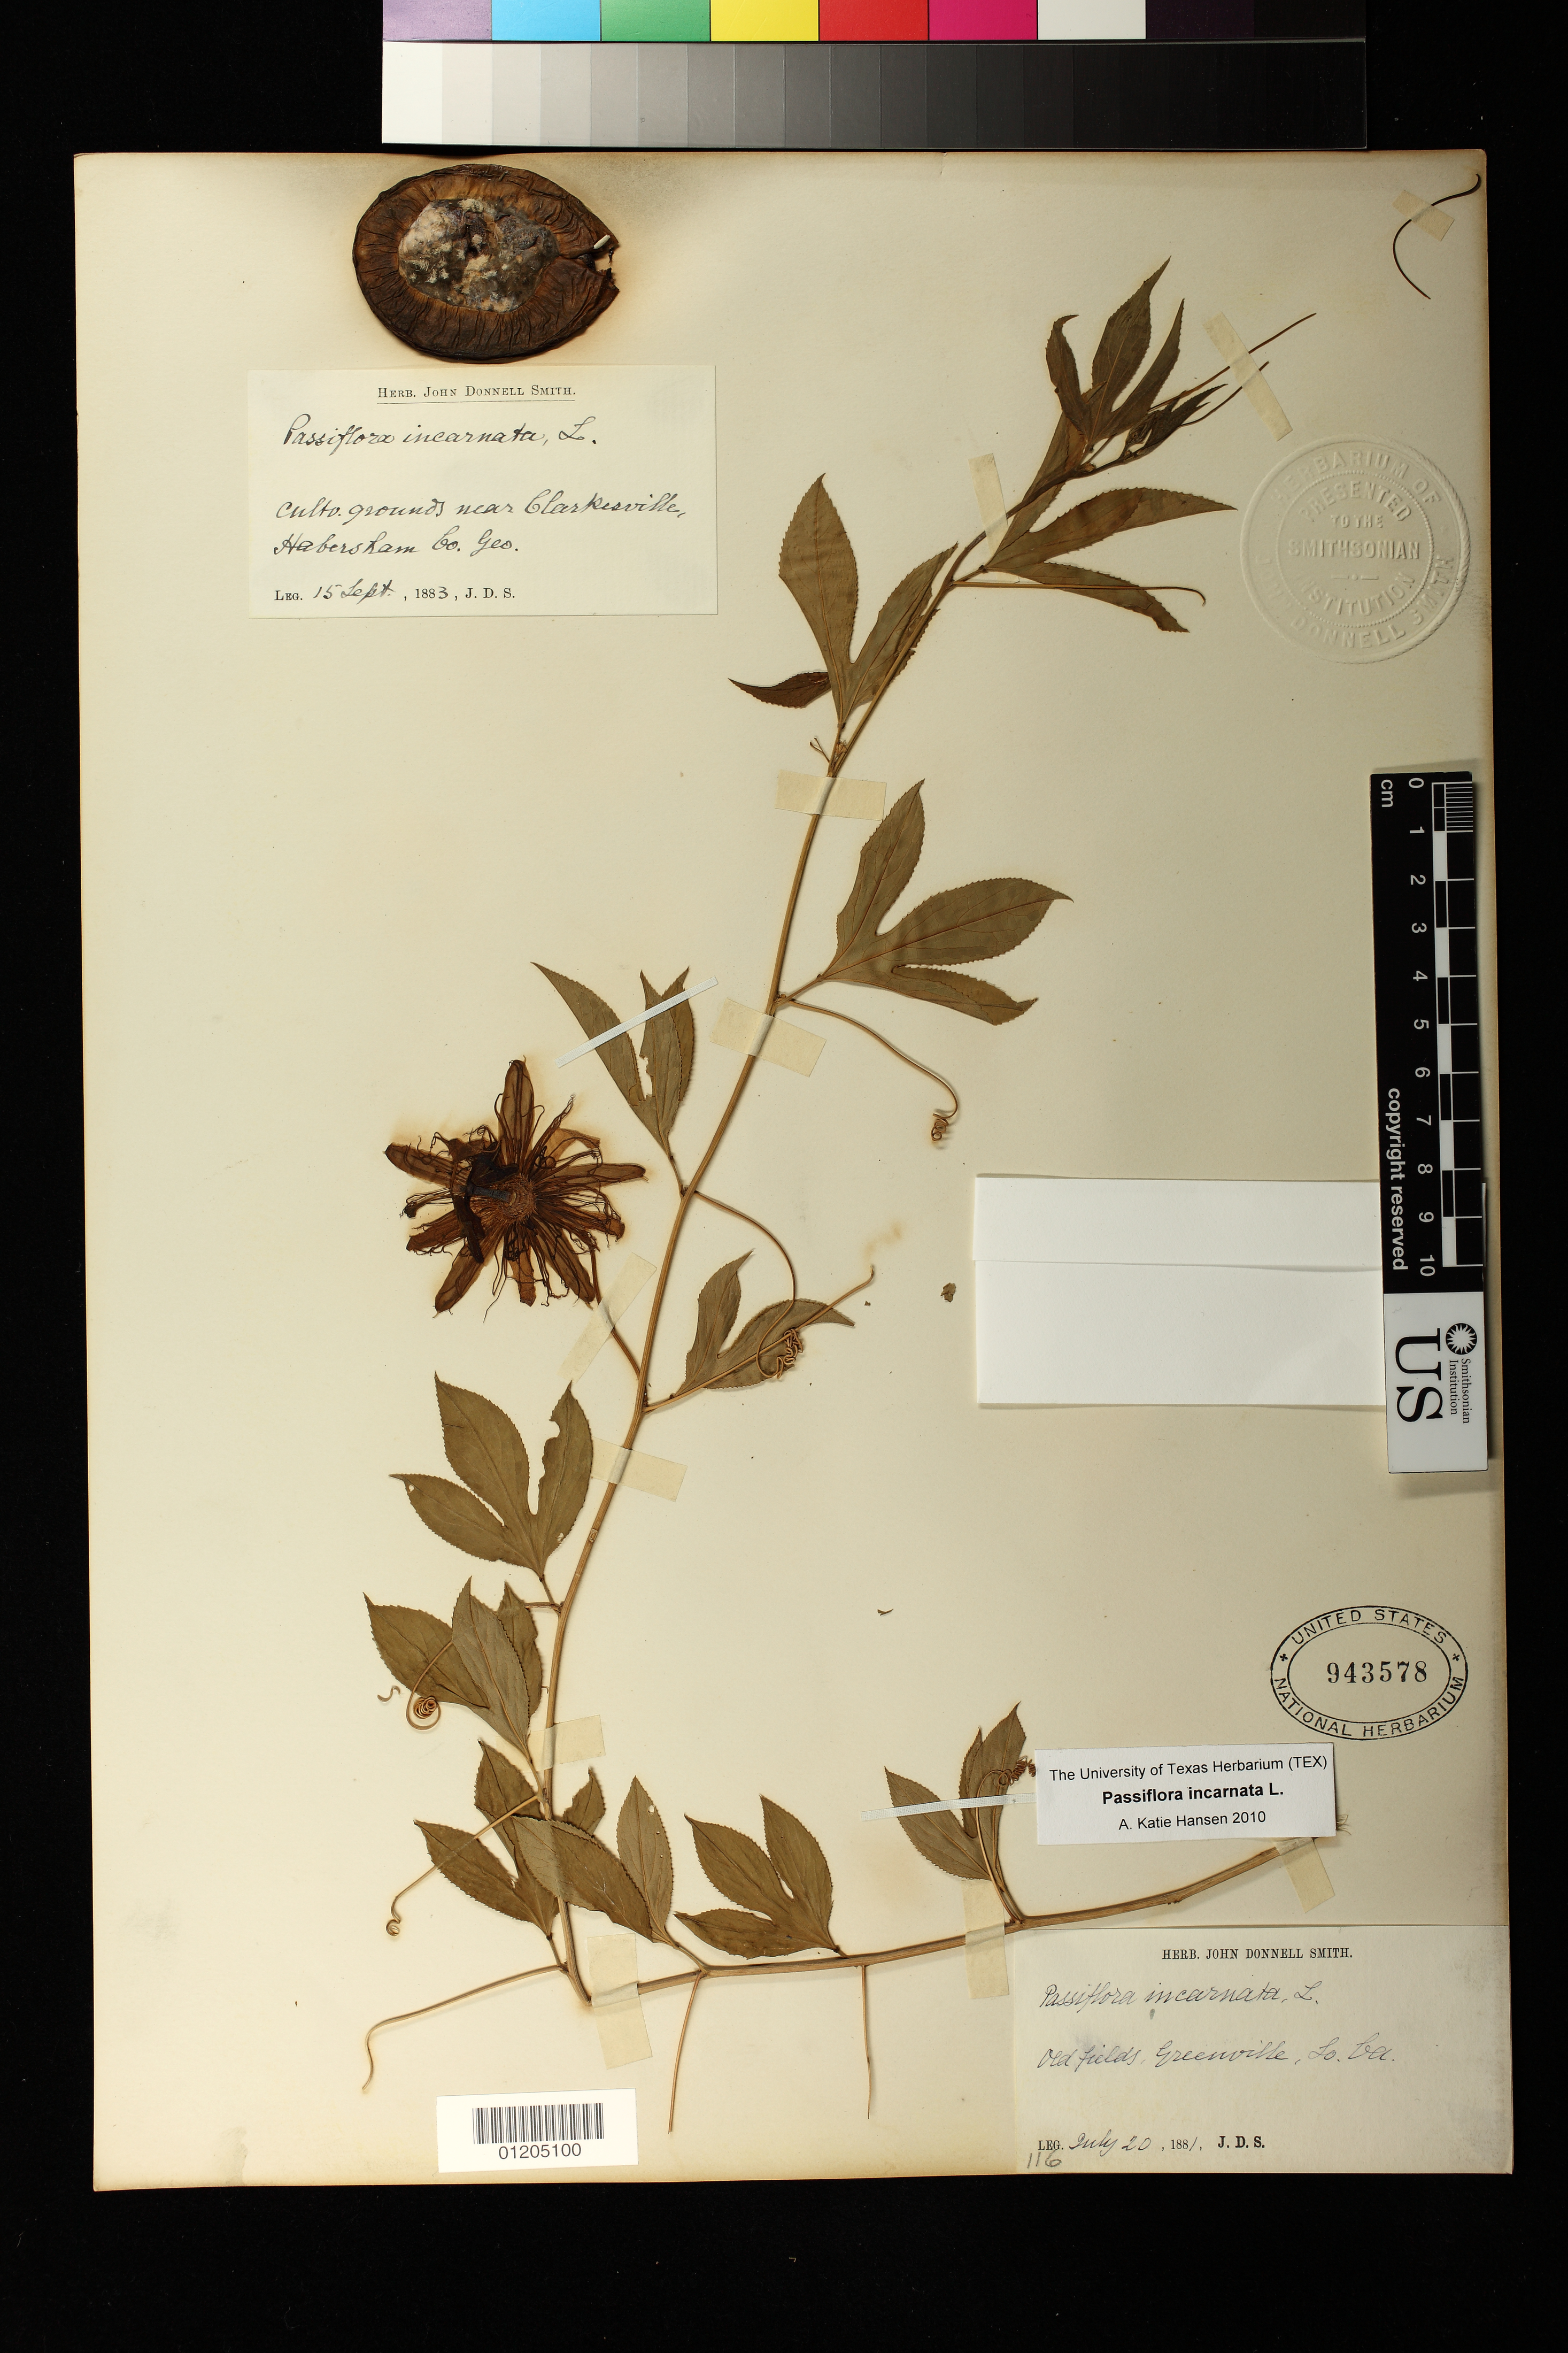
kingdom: Plantae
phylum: Tracheophyta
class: Magnoliopsida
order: Malpighiales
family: Passifloraceae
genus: Passiflora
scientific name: Passiflora incarnata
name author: L.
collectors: J. Donnell Smith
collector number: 116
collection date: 1881-07-20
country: United States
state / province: South Carolina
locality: Old fields, Greenville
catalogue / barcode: US 943578